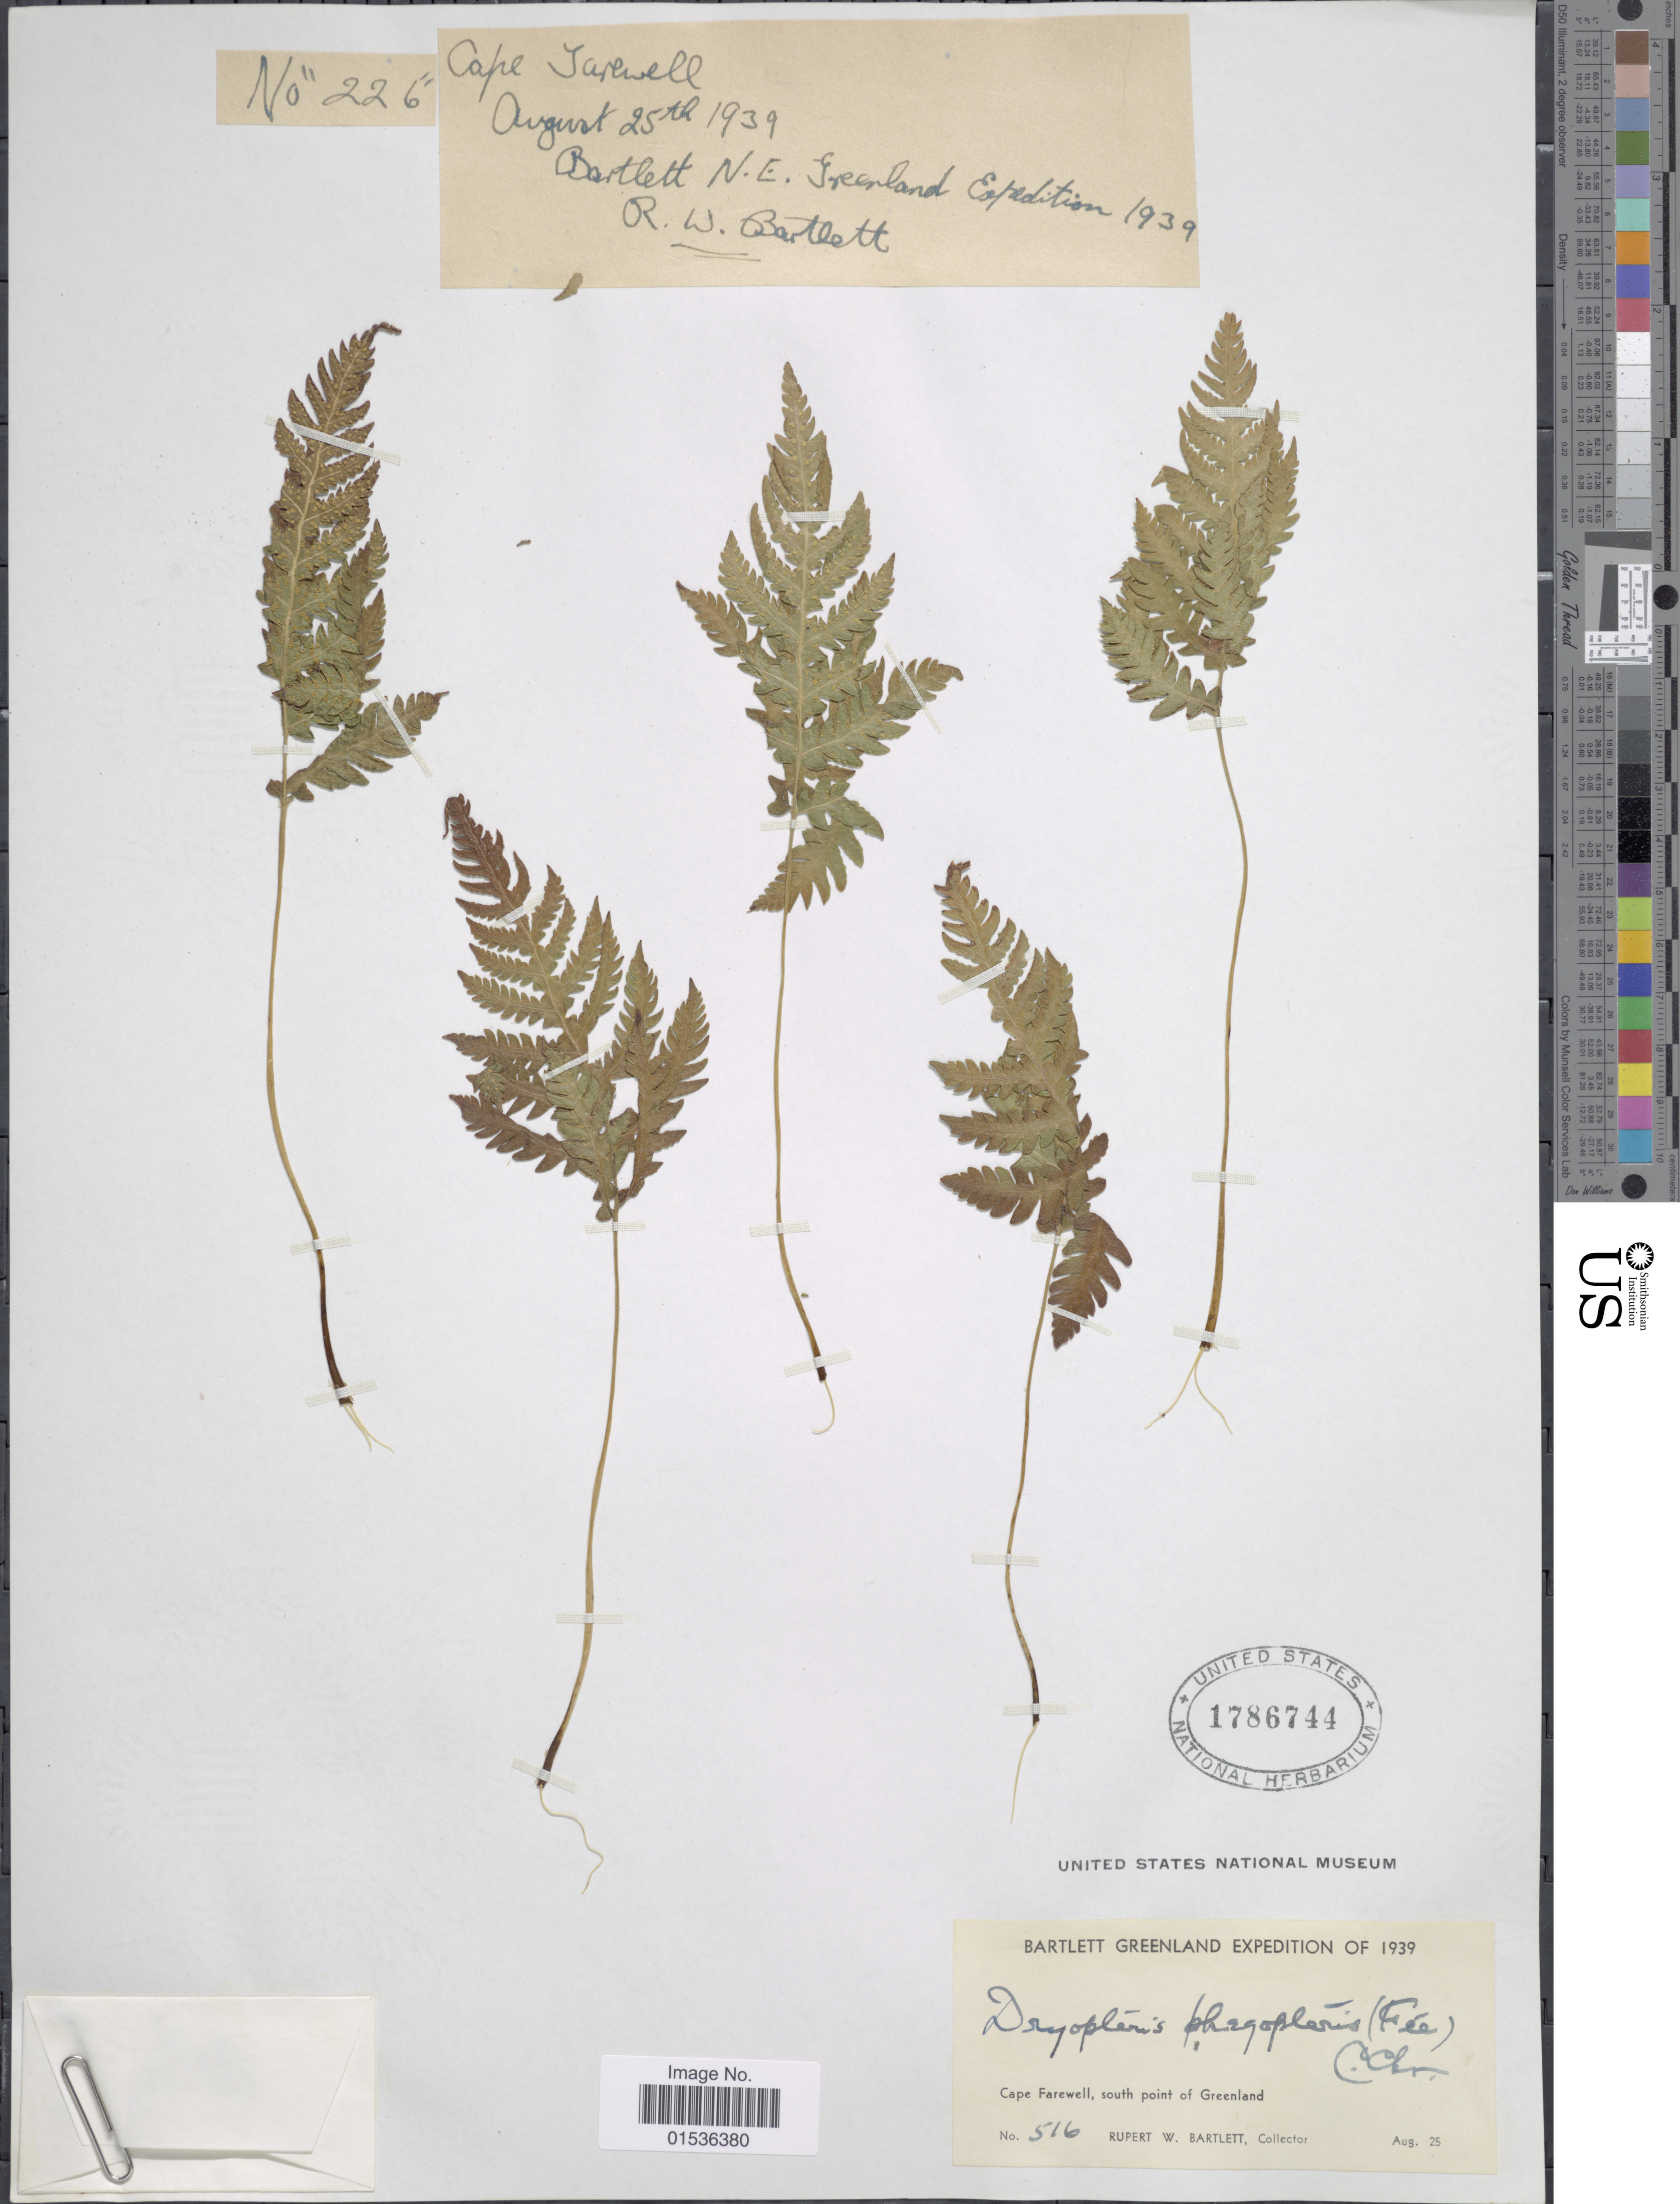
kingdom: Plantae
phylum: Tracheophyta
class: Polypodiopsida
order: Polypodiales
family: Thelypteridaceae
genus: Phegopteris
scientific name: Phegopteris connectilis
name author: (Michx.) Watt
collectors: R. W. Bartlett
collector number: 516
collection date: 1939-08-25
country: Greenland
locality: Cape Farwell, south point of Greenland.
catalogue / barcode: US 1786744